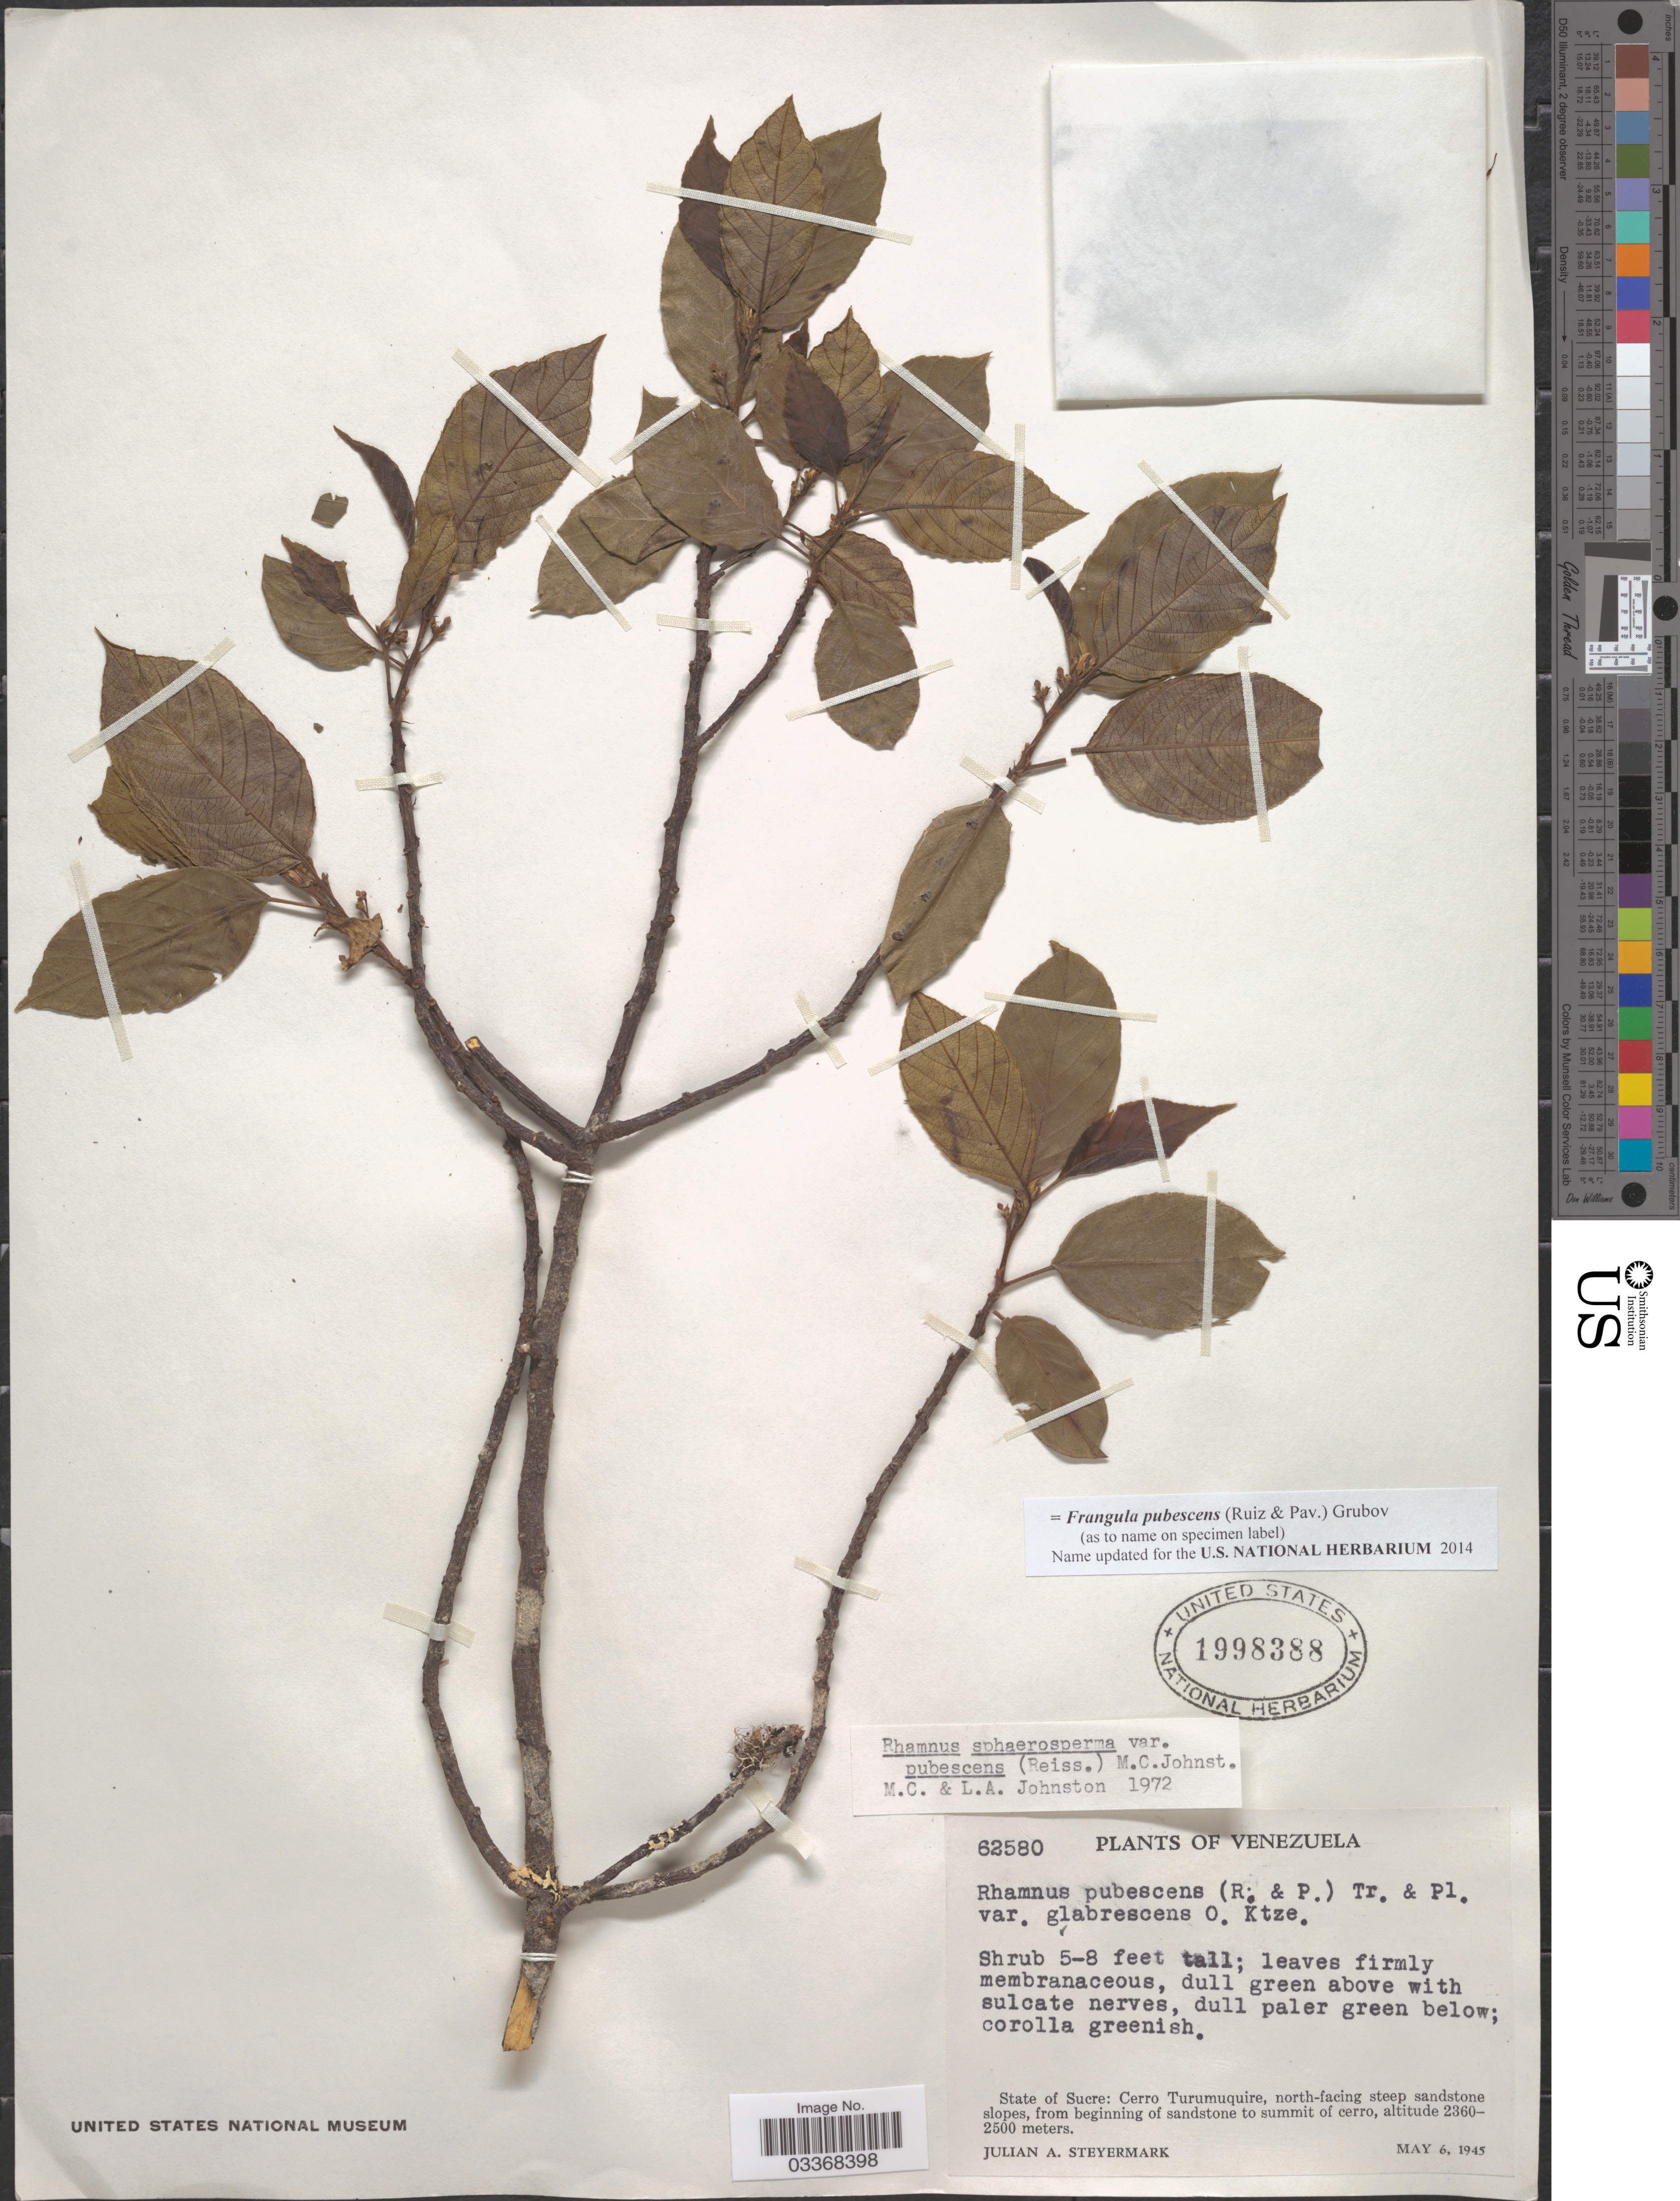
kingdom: Plantae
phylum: Tracheophyta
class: Magnoliopsida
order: Rosales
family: Rhamnaceae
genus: Frangula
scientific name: Frangula pubescens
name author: (Ruiz & Pav.) Grubov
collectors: J. Steyermark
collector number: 62580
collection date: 1945-05-06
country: Venezuela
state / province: Sucre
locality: Cerro Turumuquire, north-facing steep sandstone slopes, from beginning of sandstone to summit of cerro.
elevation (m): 2360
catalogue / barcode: US 1998388